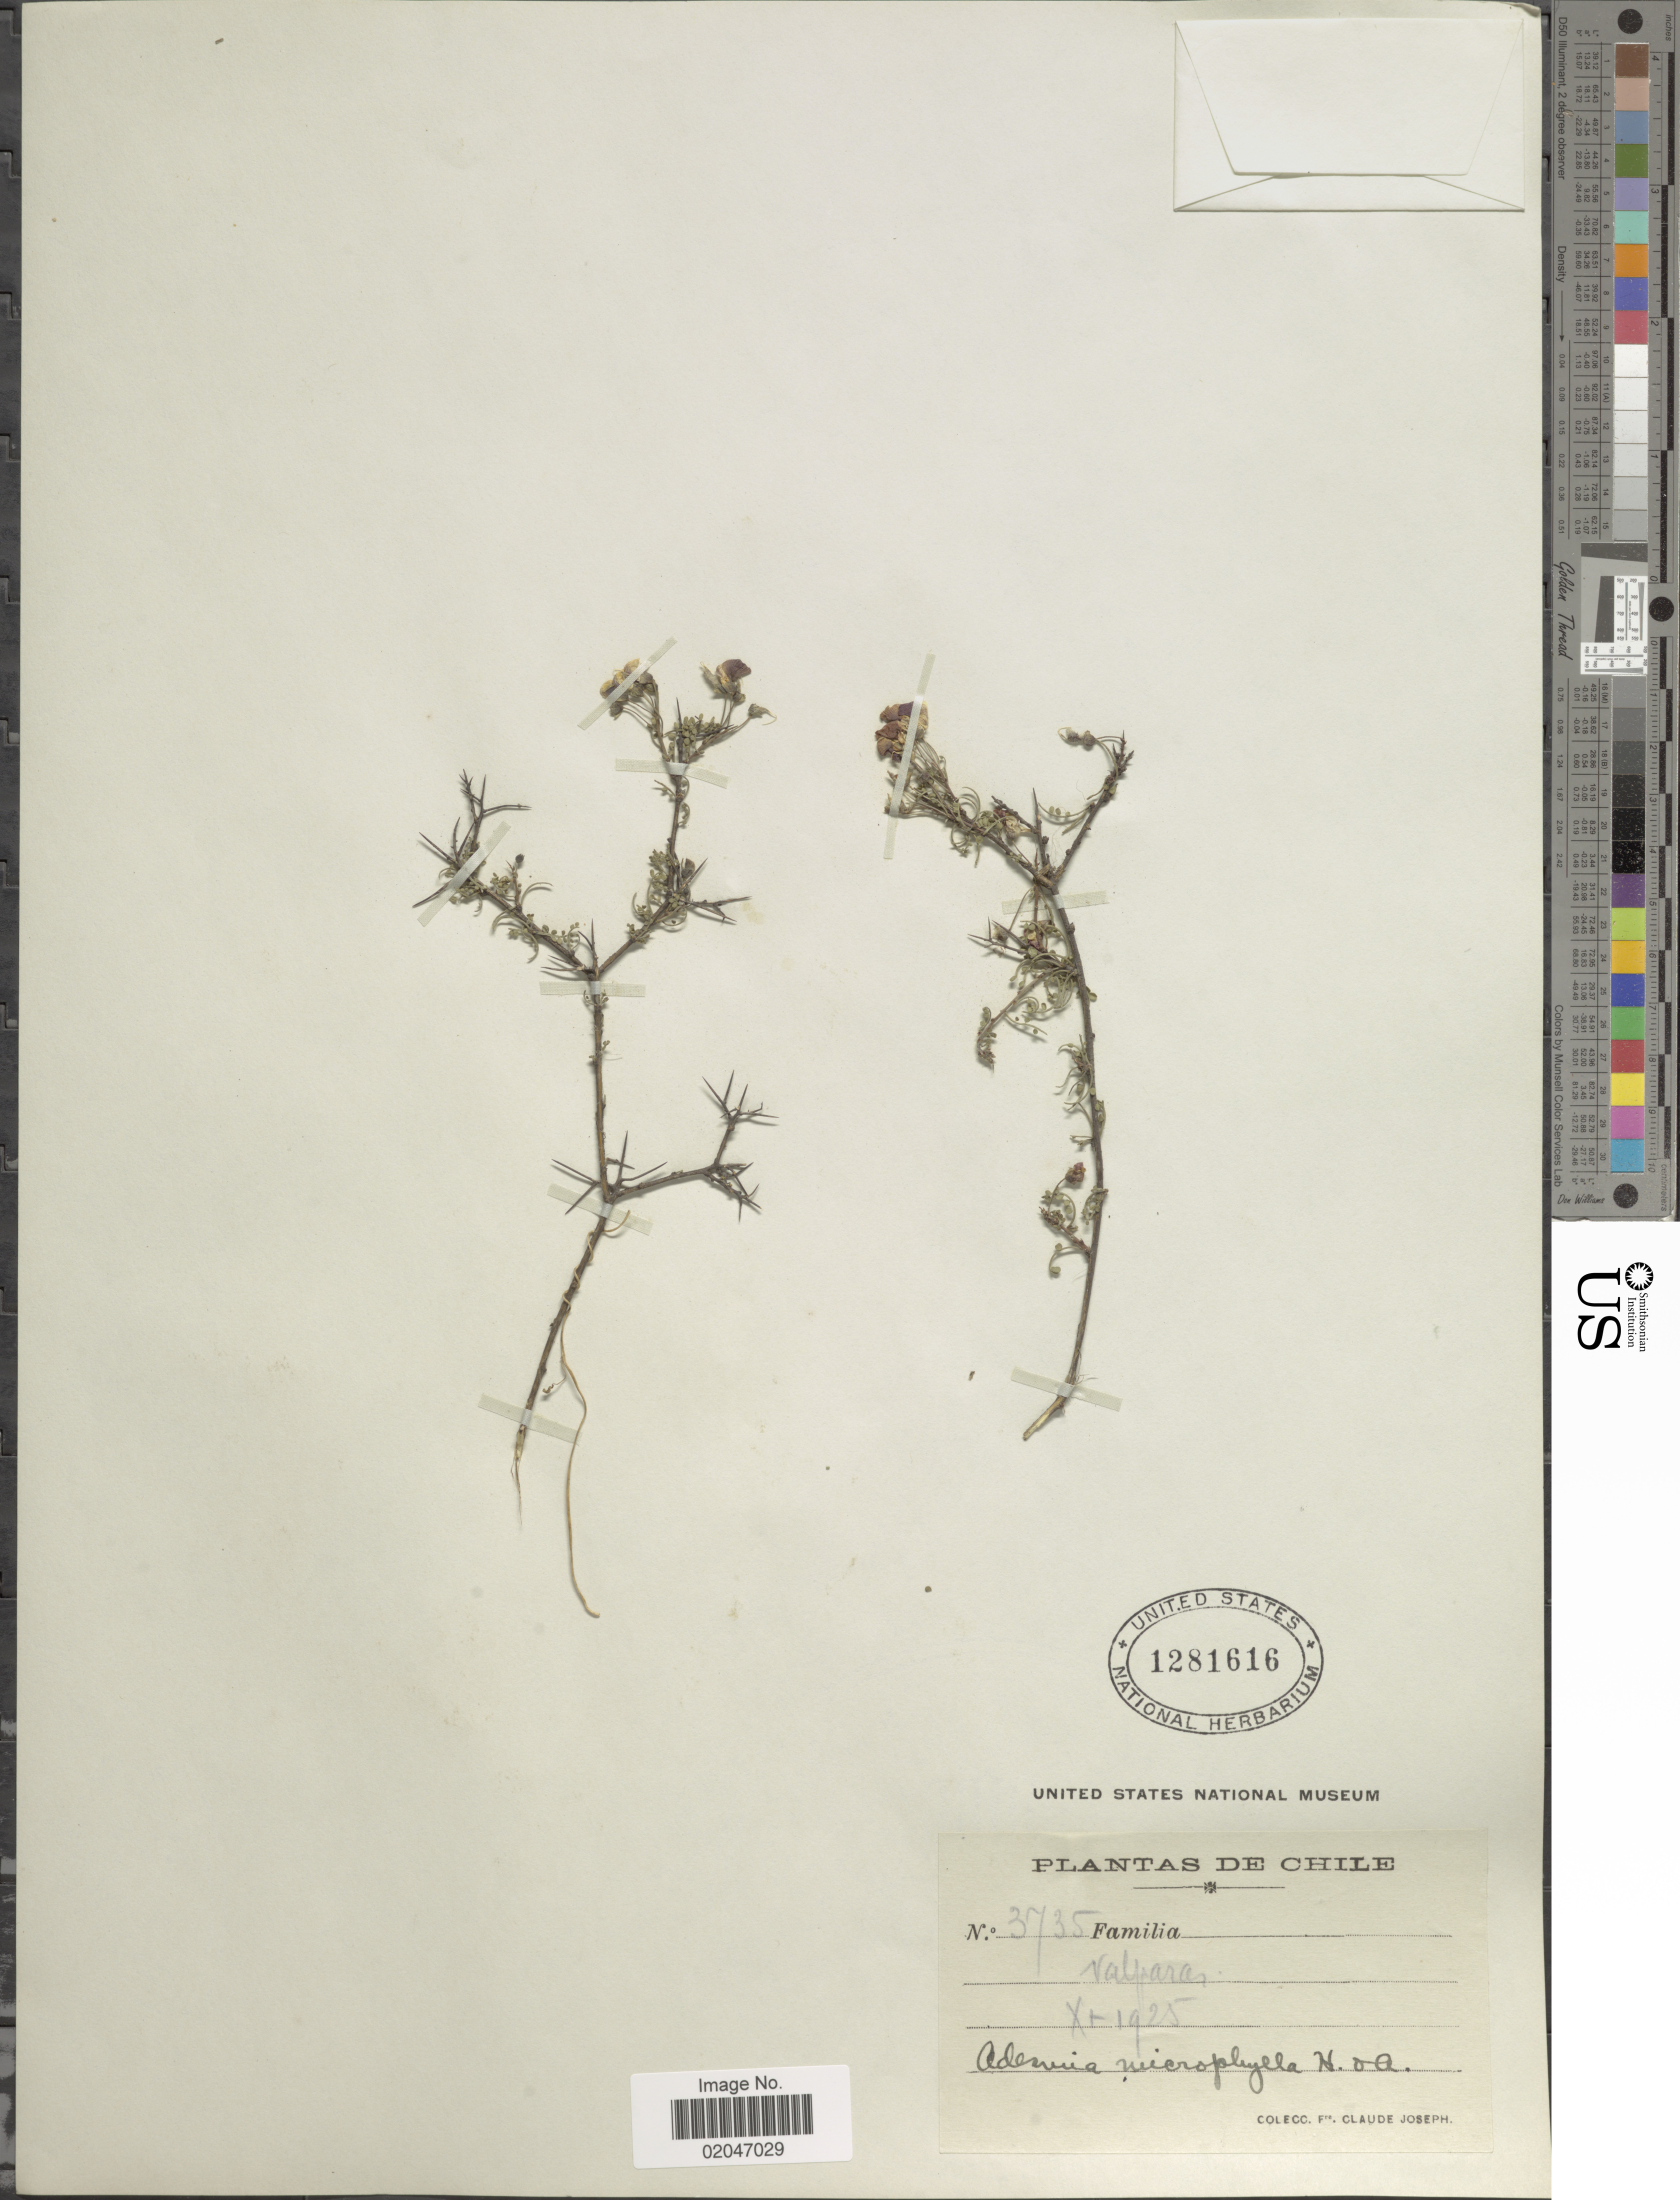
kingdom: Plantae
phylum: Tracheophyta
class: Magnoliopsida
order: Fabales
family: Fabaceae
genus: Adesmia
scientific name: Adesmia microphylla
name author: Hook. & Arn.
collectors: Bro. Claude-Joseph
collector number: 3735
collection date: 1925-10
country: Chile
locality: Valpara.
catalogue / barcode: US 1281616